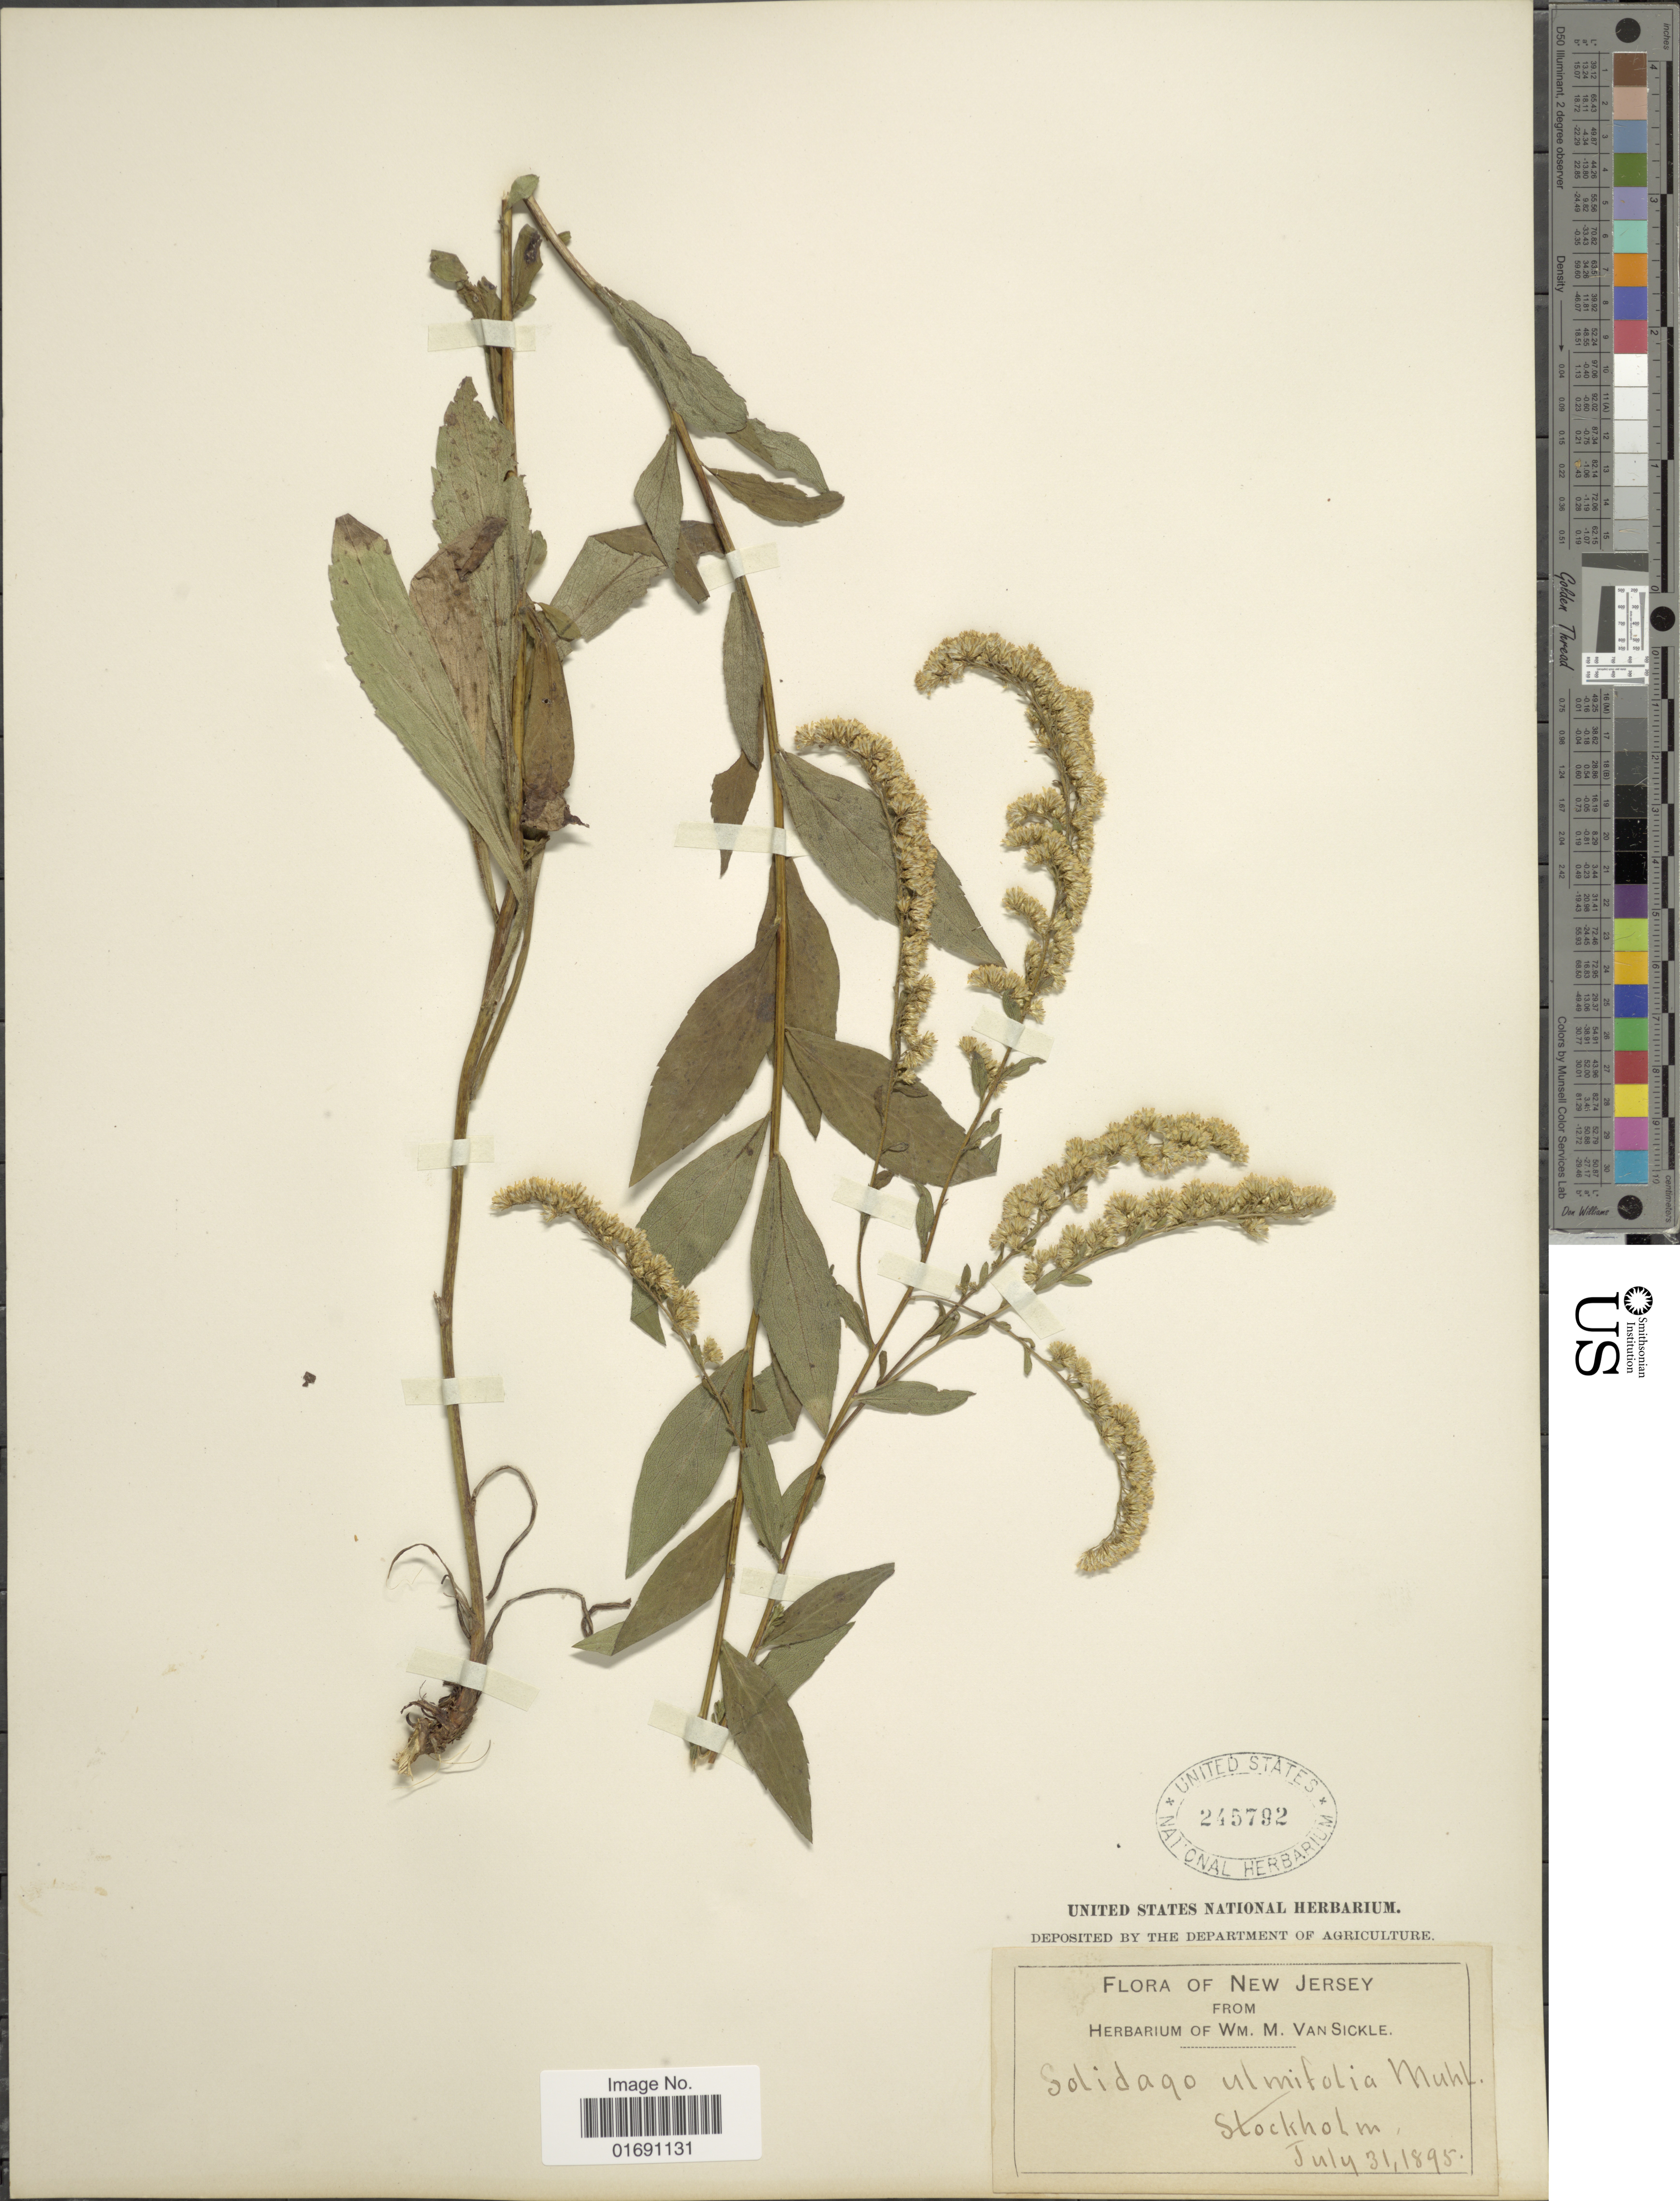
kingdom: Plantae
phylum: Tracheophyta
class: Magnoliopsida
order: Asterales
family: Asteraceae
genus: Solidago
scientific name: Solidago ulmifolia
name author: Muhl. ex Willd.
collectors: ex herb. Wm. M. Van Sickle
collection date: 1895-07-31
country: United States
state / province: New Jersey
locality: Stockholm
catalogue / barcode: US 245792